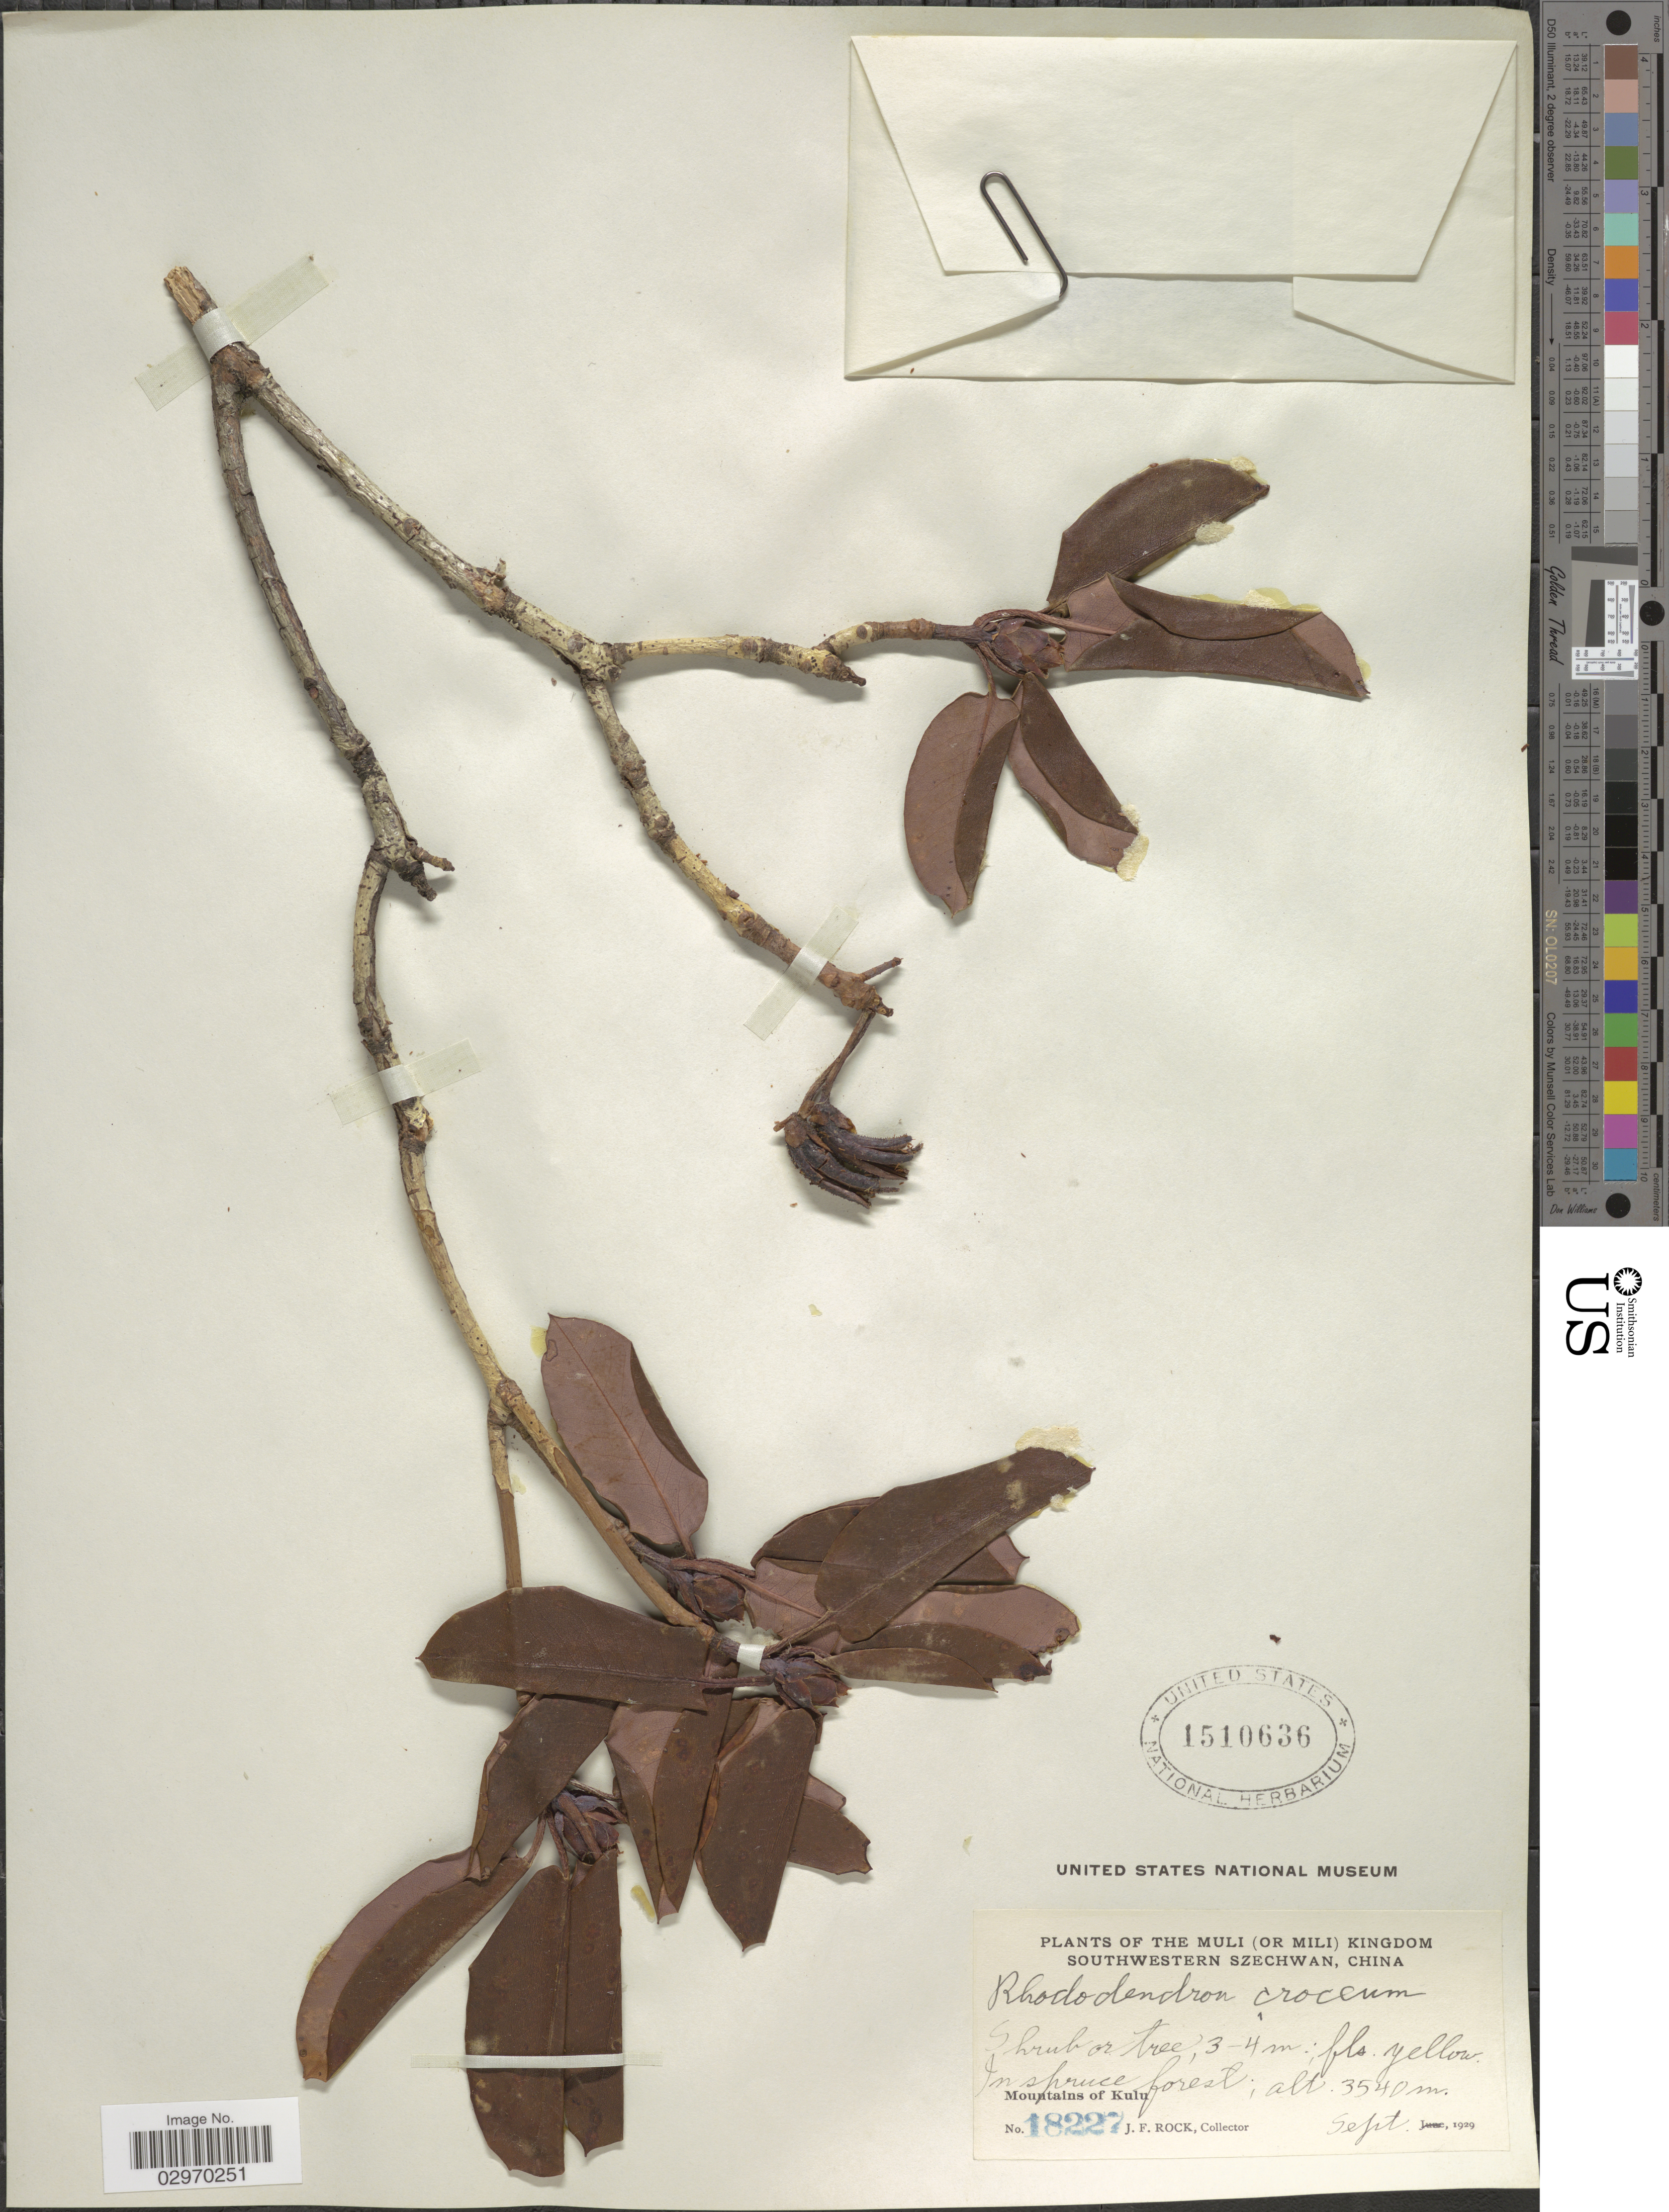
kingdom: Plantae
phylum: Tracheophyta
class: Magnoliopsida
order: Ericales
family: Ericaceae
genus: Rhododendron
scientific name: Rhododendron croceum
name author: Balf. f. & W.W. Sm.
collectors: J. Rock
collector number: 18227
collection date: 1929-09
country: China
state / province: Sichuan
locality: The Muli (or Mili) Kingdom, Southwestern Szechwan. Mountains of Kulu.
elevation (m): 3540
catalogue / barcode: US 1510636